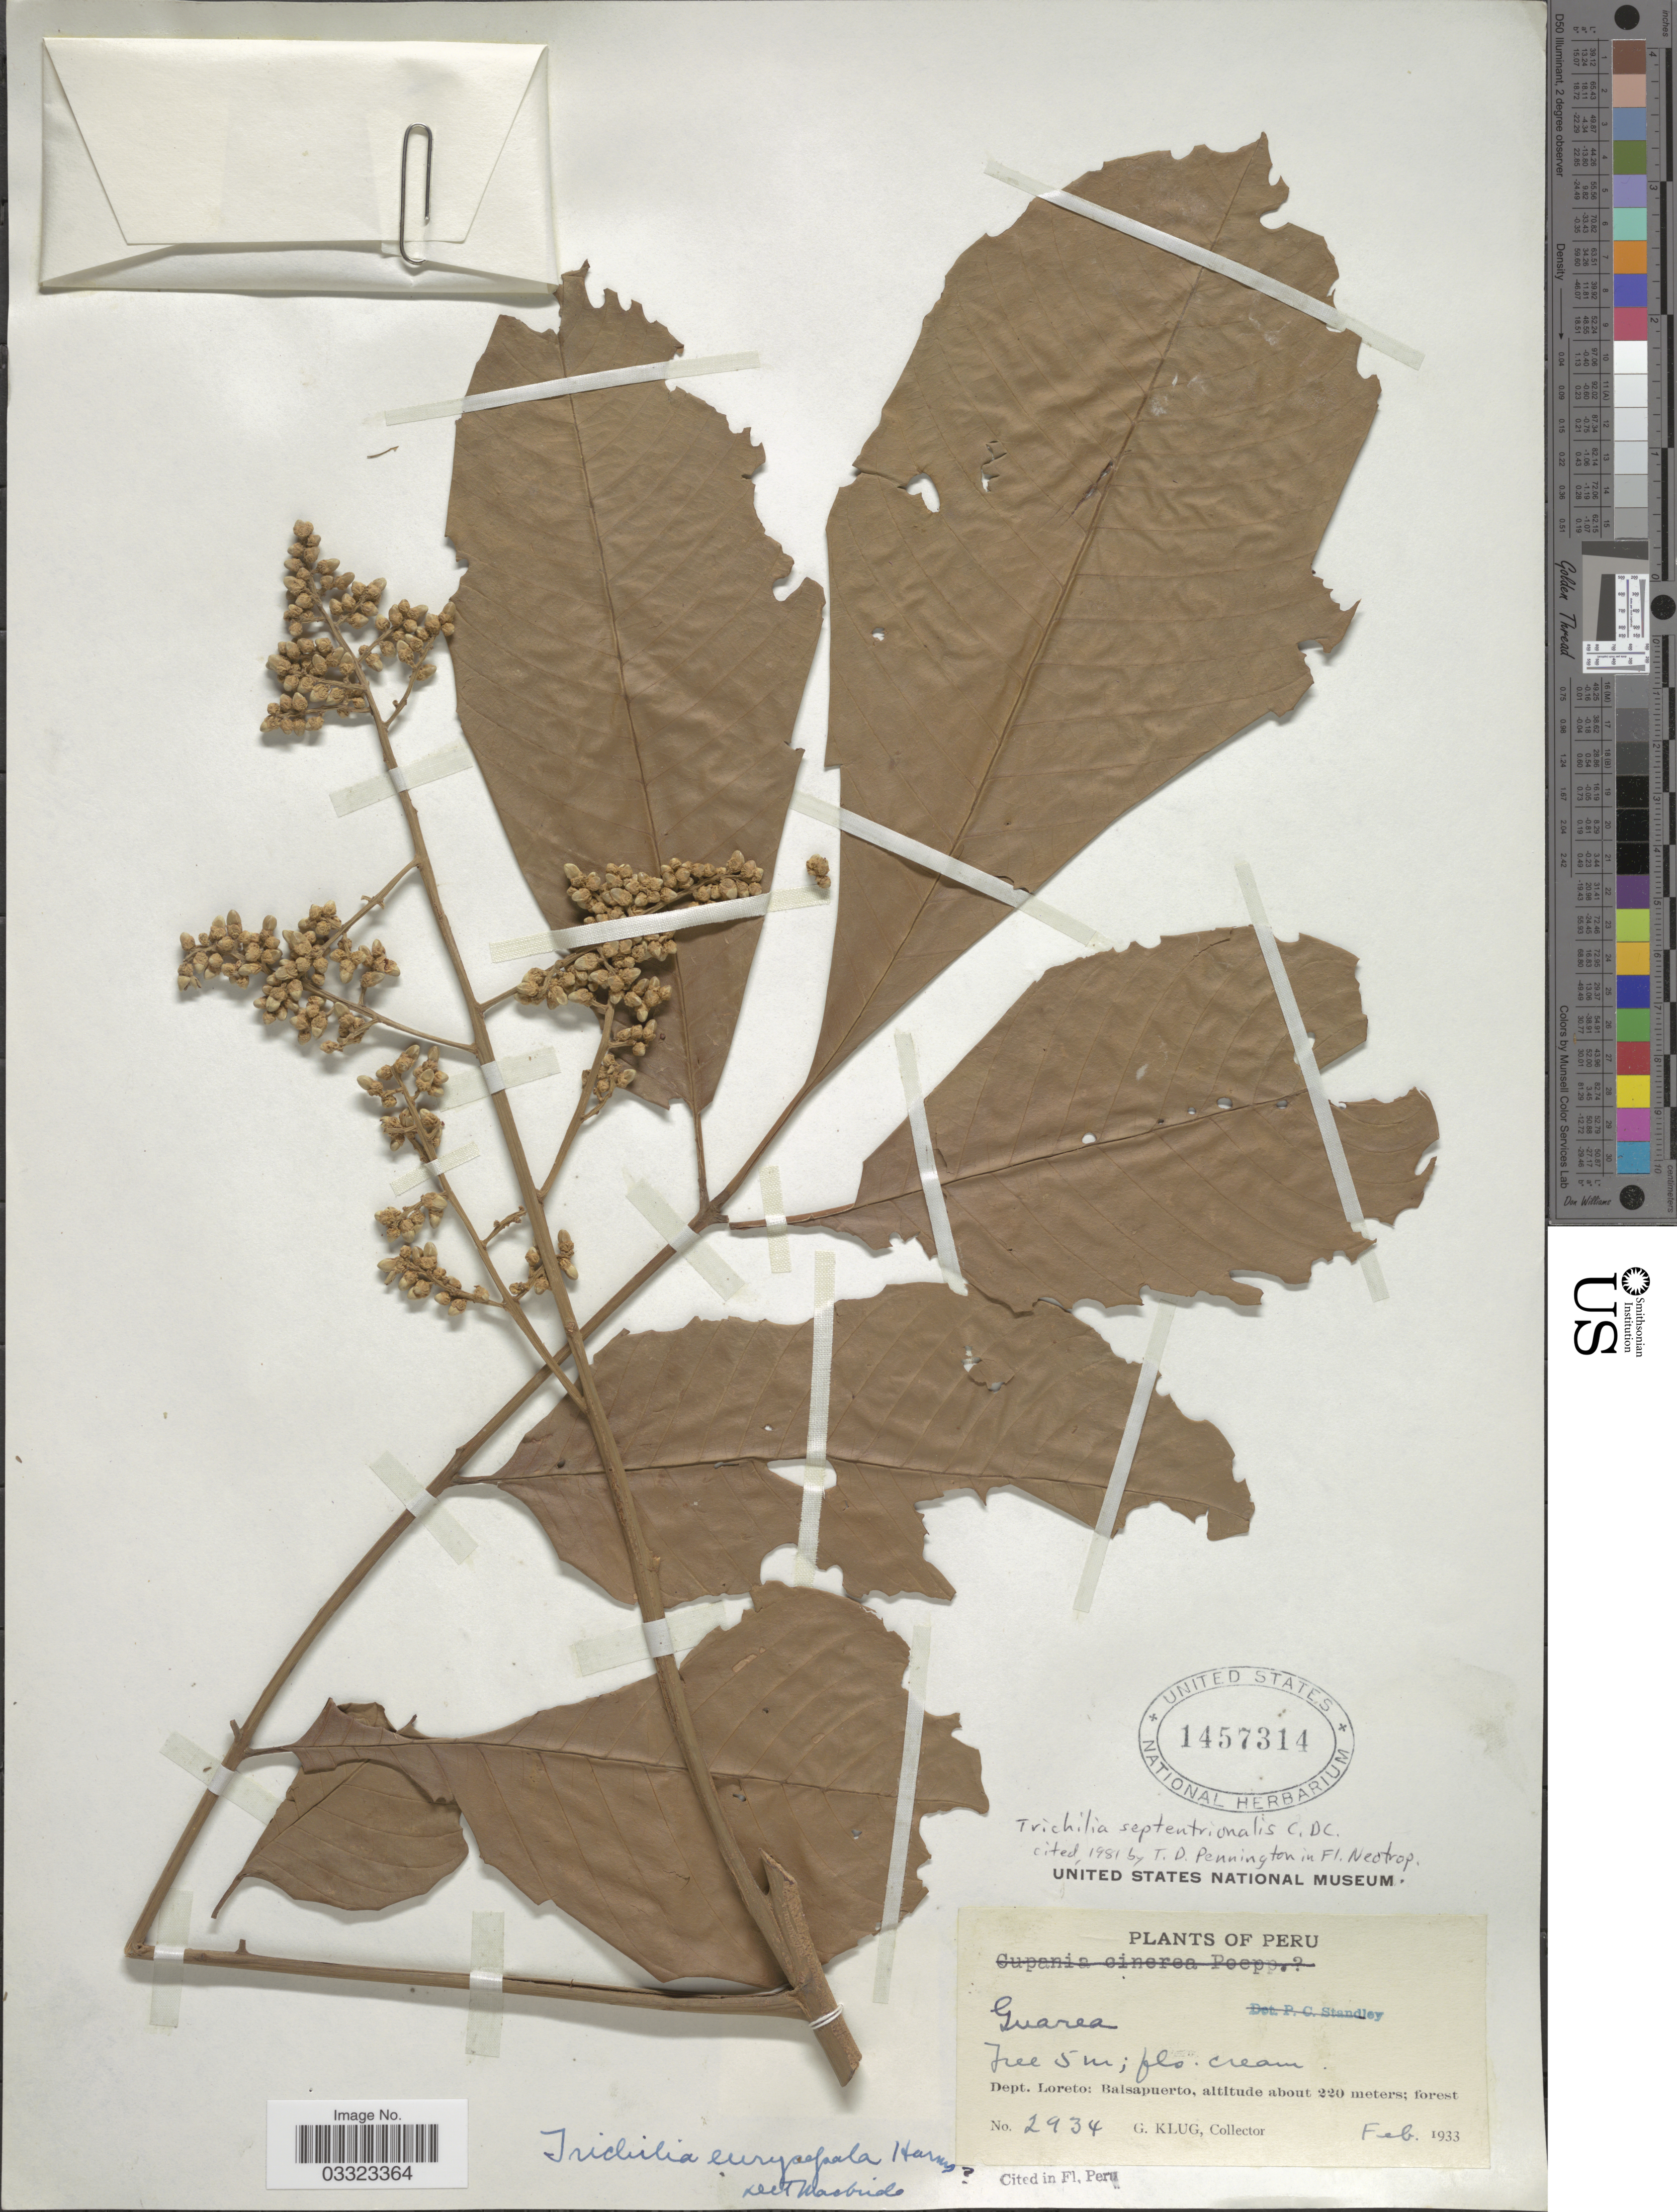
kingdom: Plantae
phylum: Tracheophyta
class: Magnoliopsida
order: Sapindales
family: Meliaceae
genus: Trichilia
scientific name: Trichilia septentrionalis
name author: C. DC.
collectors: G. Klug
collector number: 2934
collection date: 1933-02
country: Peru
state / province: Loreto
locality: Dept. Loreto: Balsapuerto.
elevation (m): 220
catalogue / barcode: US 1457314